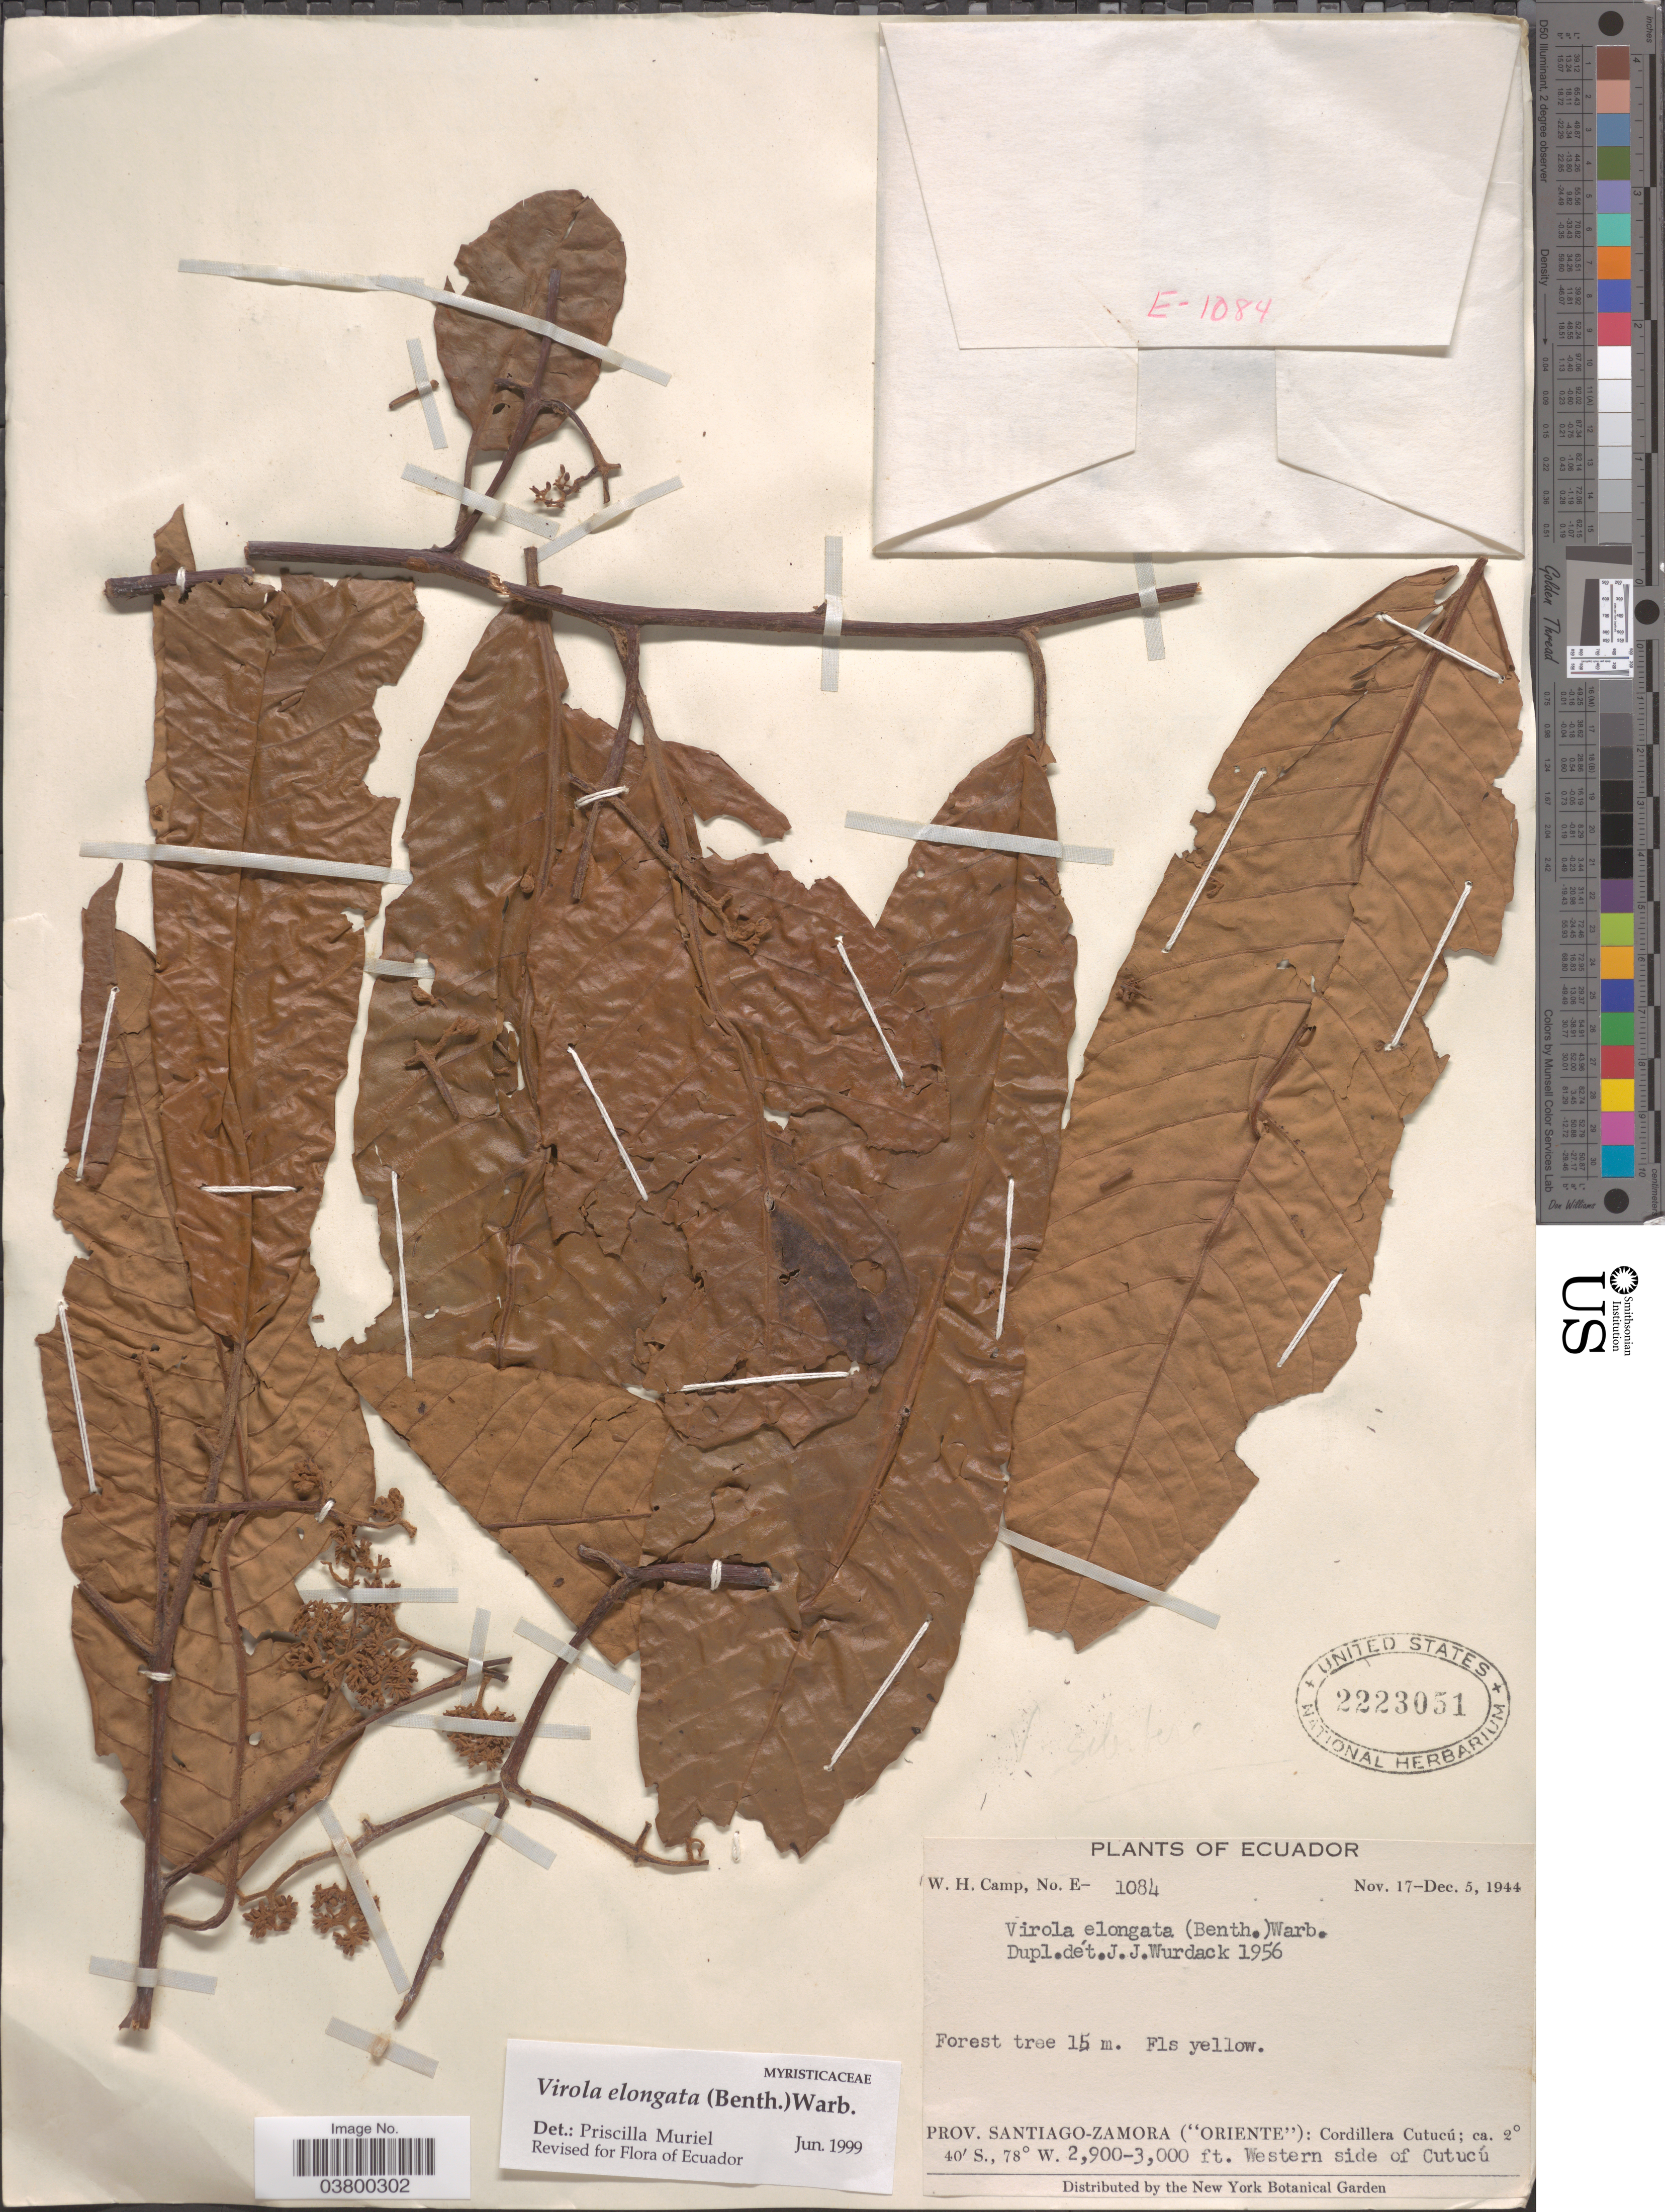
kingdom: Plantae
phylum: Tracheophyta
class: Magnoliopsida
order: Magnoliales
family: Myristicaceae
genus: Virola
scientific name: Virola elongata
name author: (Benth.) Warb.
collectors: W. H. Camp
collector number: E-1084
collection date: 1944-11-17/1944-12-05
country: Ecuador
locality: Prov. Santiago-Zamora ('Oriente'): Cordillera Cutucú; Western side of Cutucú.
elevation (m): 884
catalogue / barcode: US 2223051